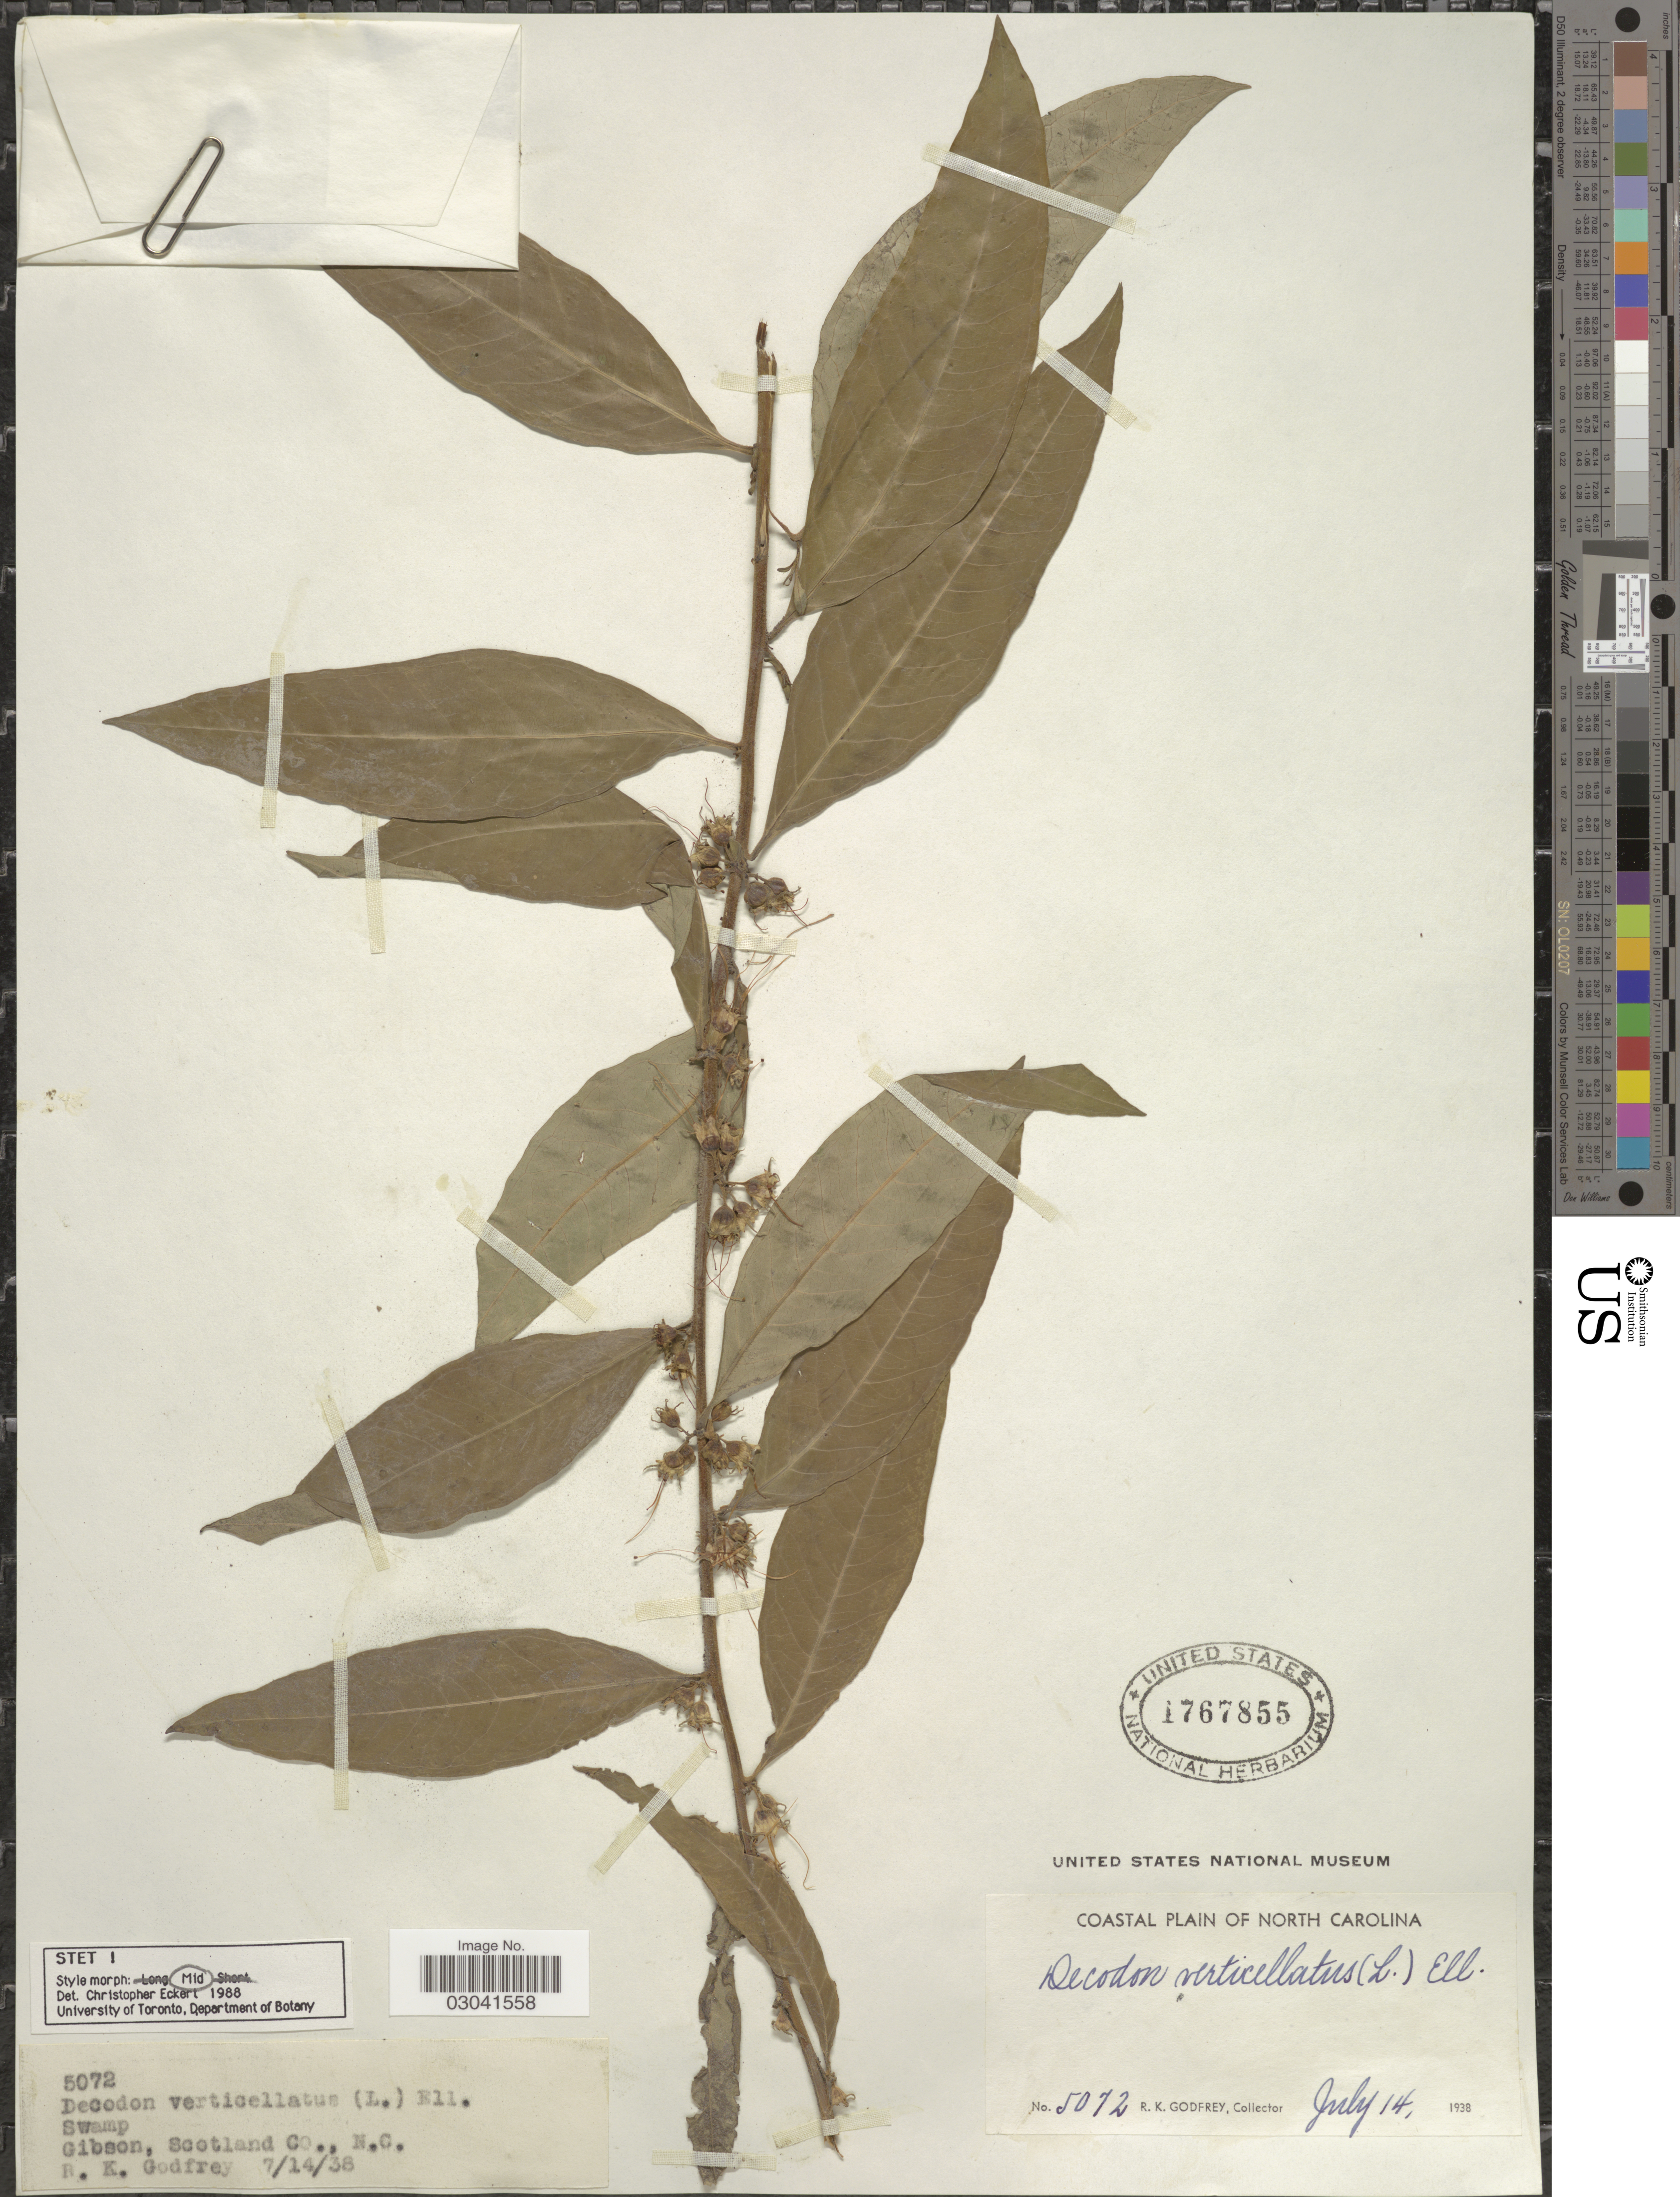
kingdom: Plantae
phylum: Tracheophyta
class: Magnoliopsida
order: Myrtales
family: Lythraceae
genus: Decodon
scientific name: Decodon verticillatus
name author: (L.) Elliott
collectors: R. K. Godfrey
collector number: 5072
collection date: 1938-07-14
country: United States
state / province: North Carolina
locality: Gibson, Scotland Co.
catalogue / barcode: US 1767855